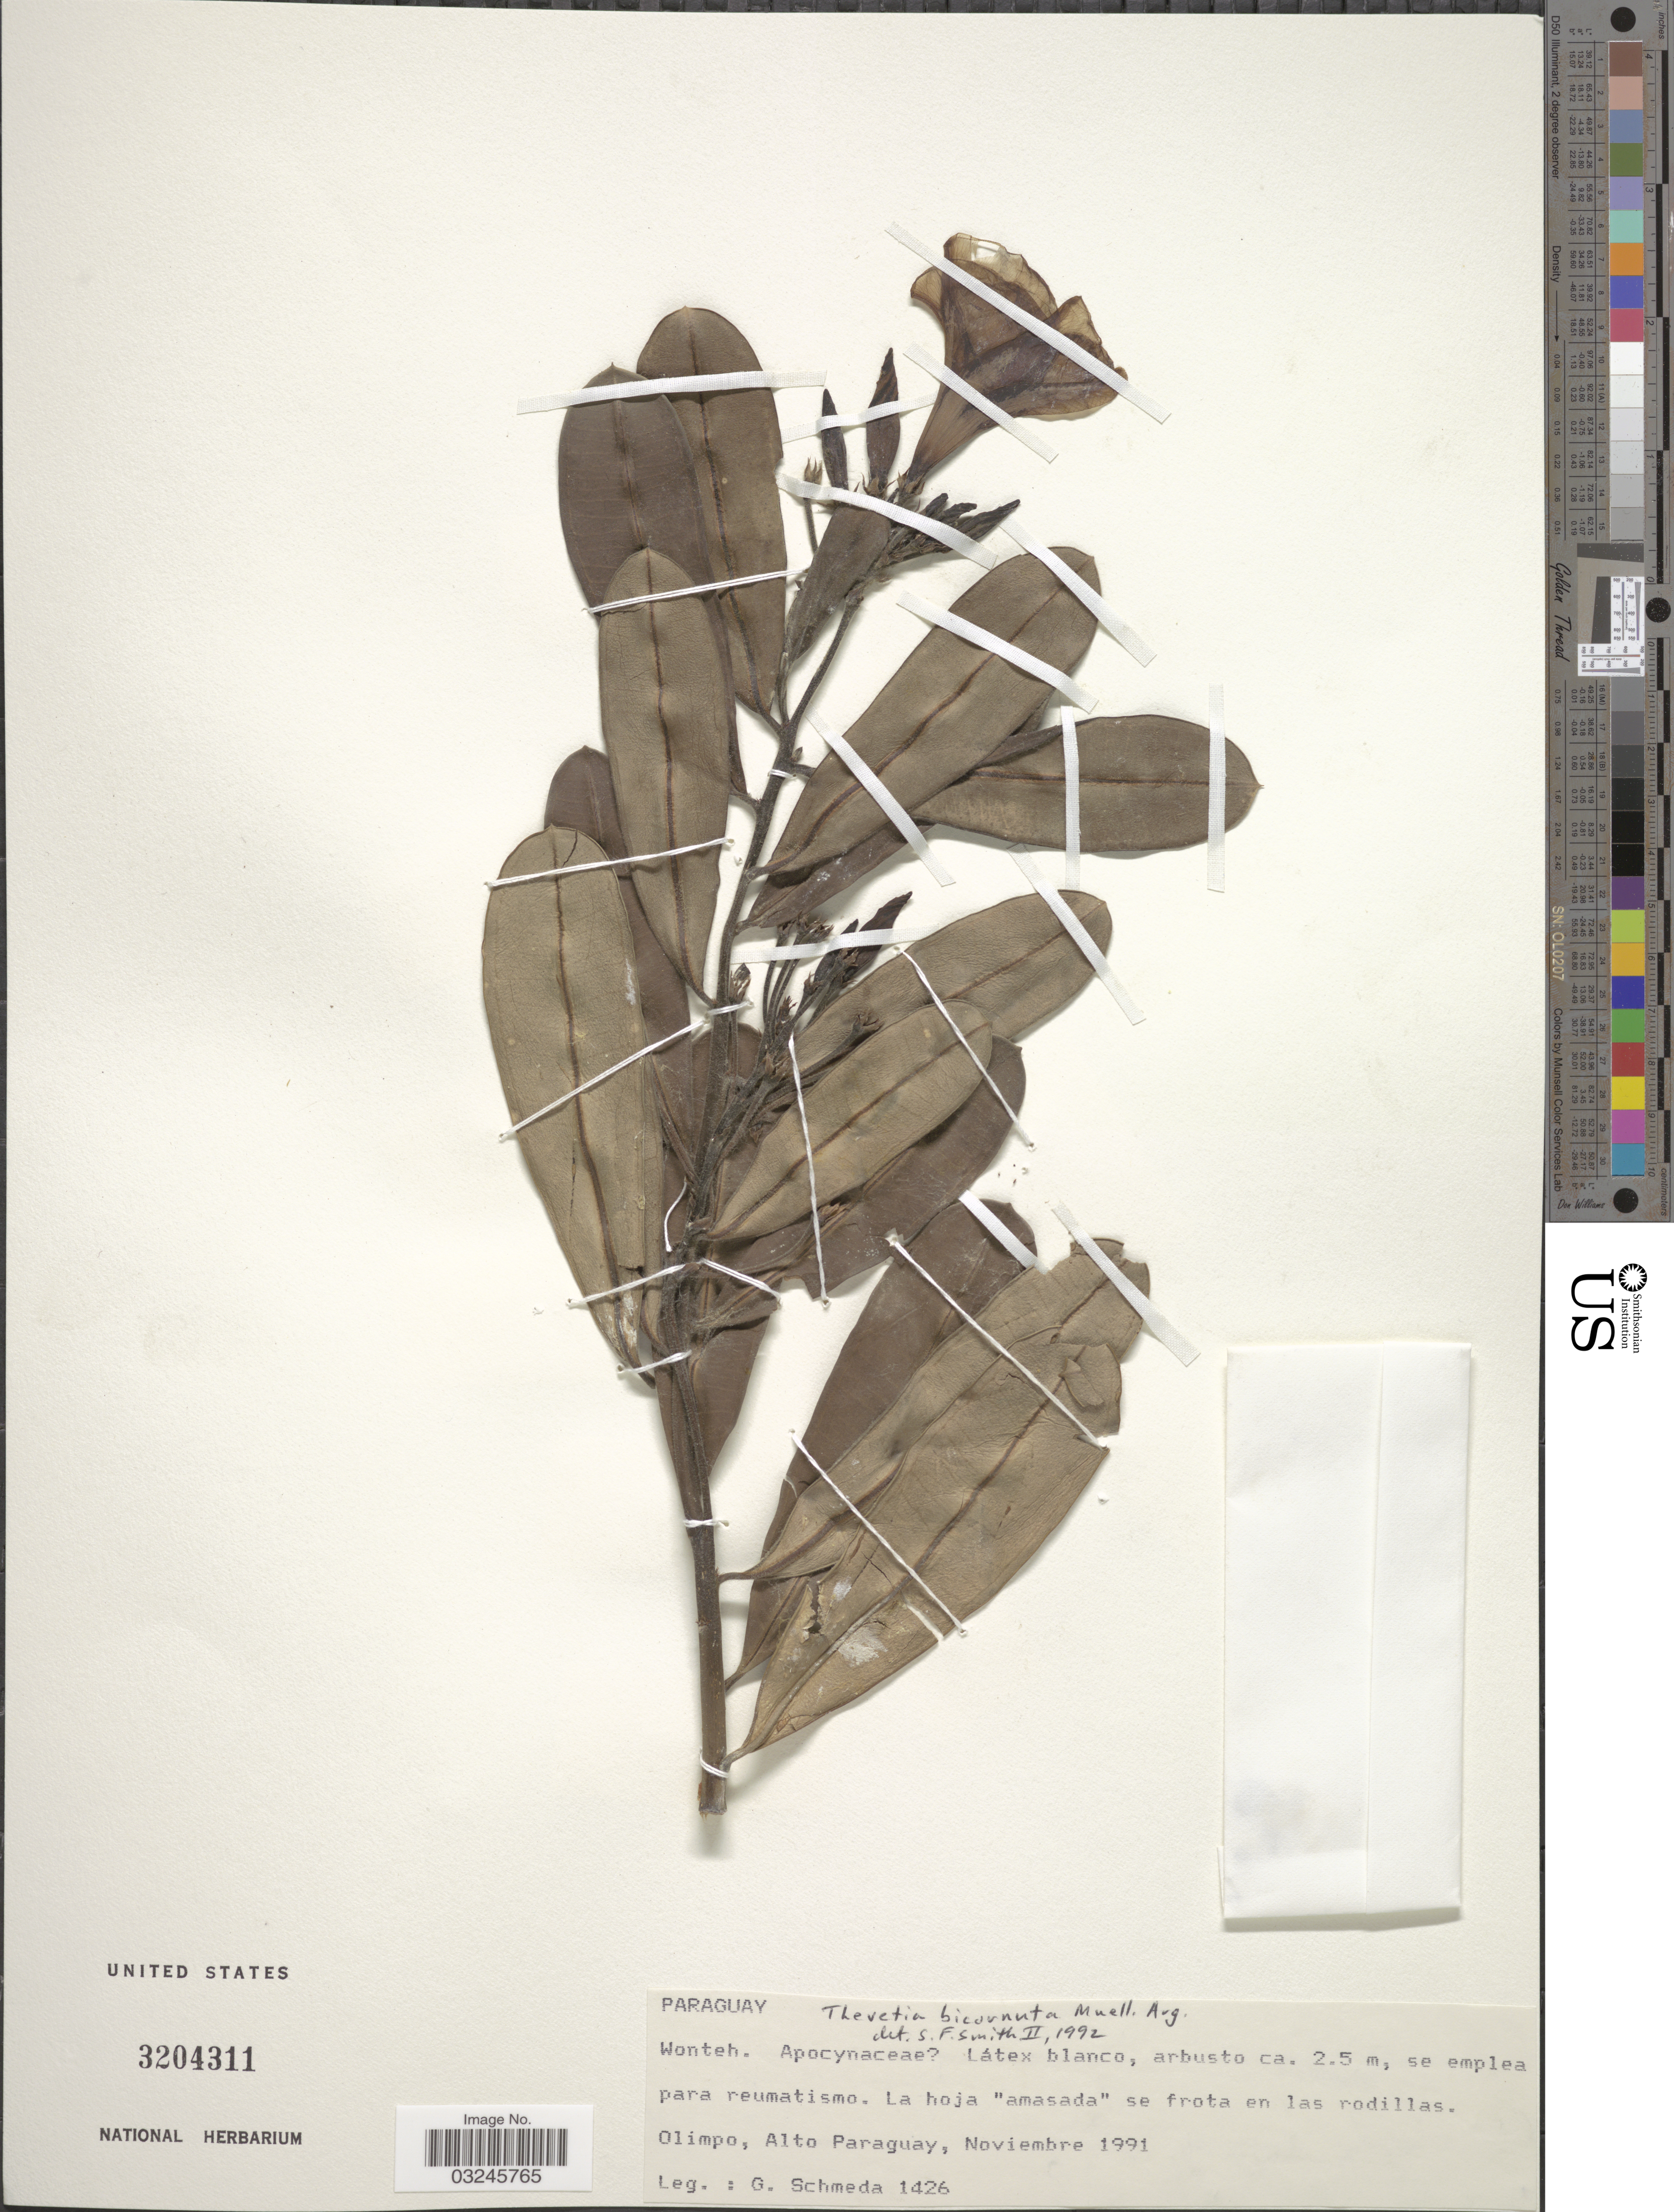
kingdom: Plantae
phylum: Tracheophyta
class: Magnoliopsida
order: Gentianales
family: Apocynaceae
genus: Thevetia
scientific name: Thevetia bicornuta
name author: Müll. Arg.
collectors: G. Schmeda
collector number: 1426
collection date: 1991-11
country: Paraguay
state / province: Alto Paraguay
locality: Olimp, Alto Paraguay.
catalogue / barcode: US 3204311